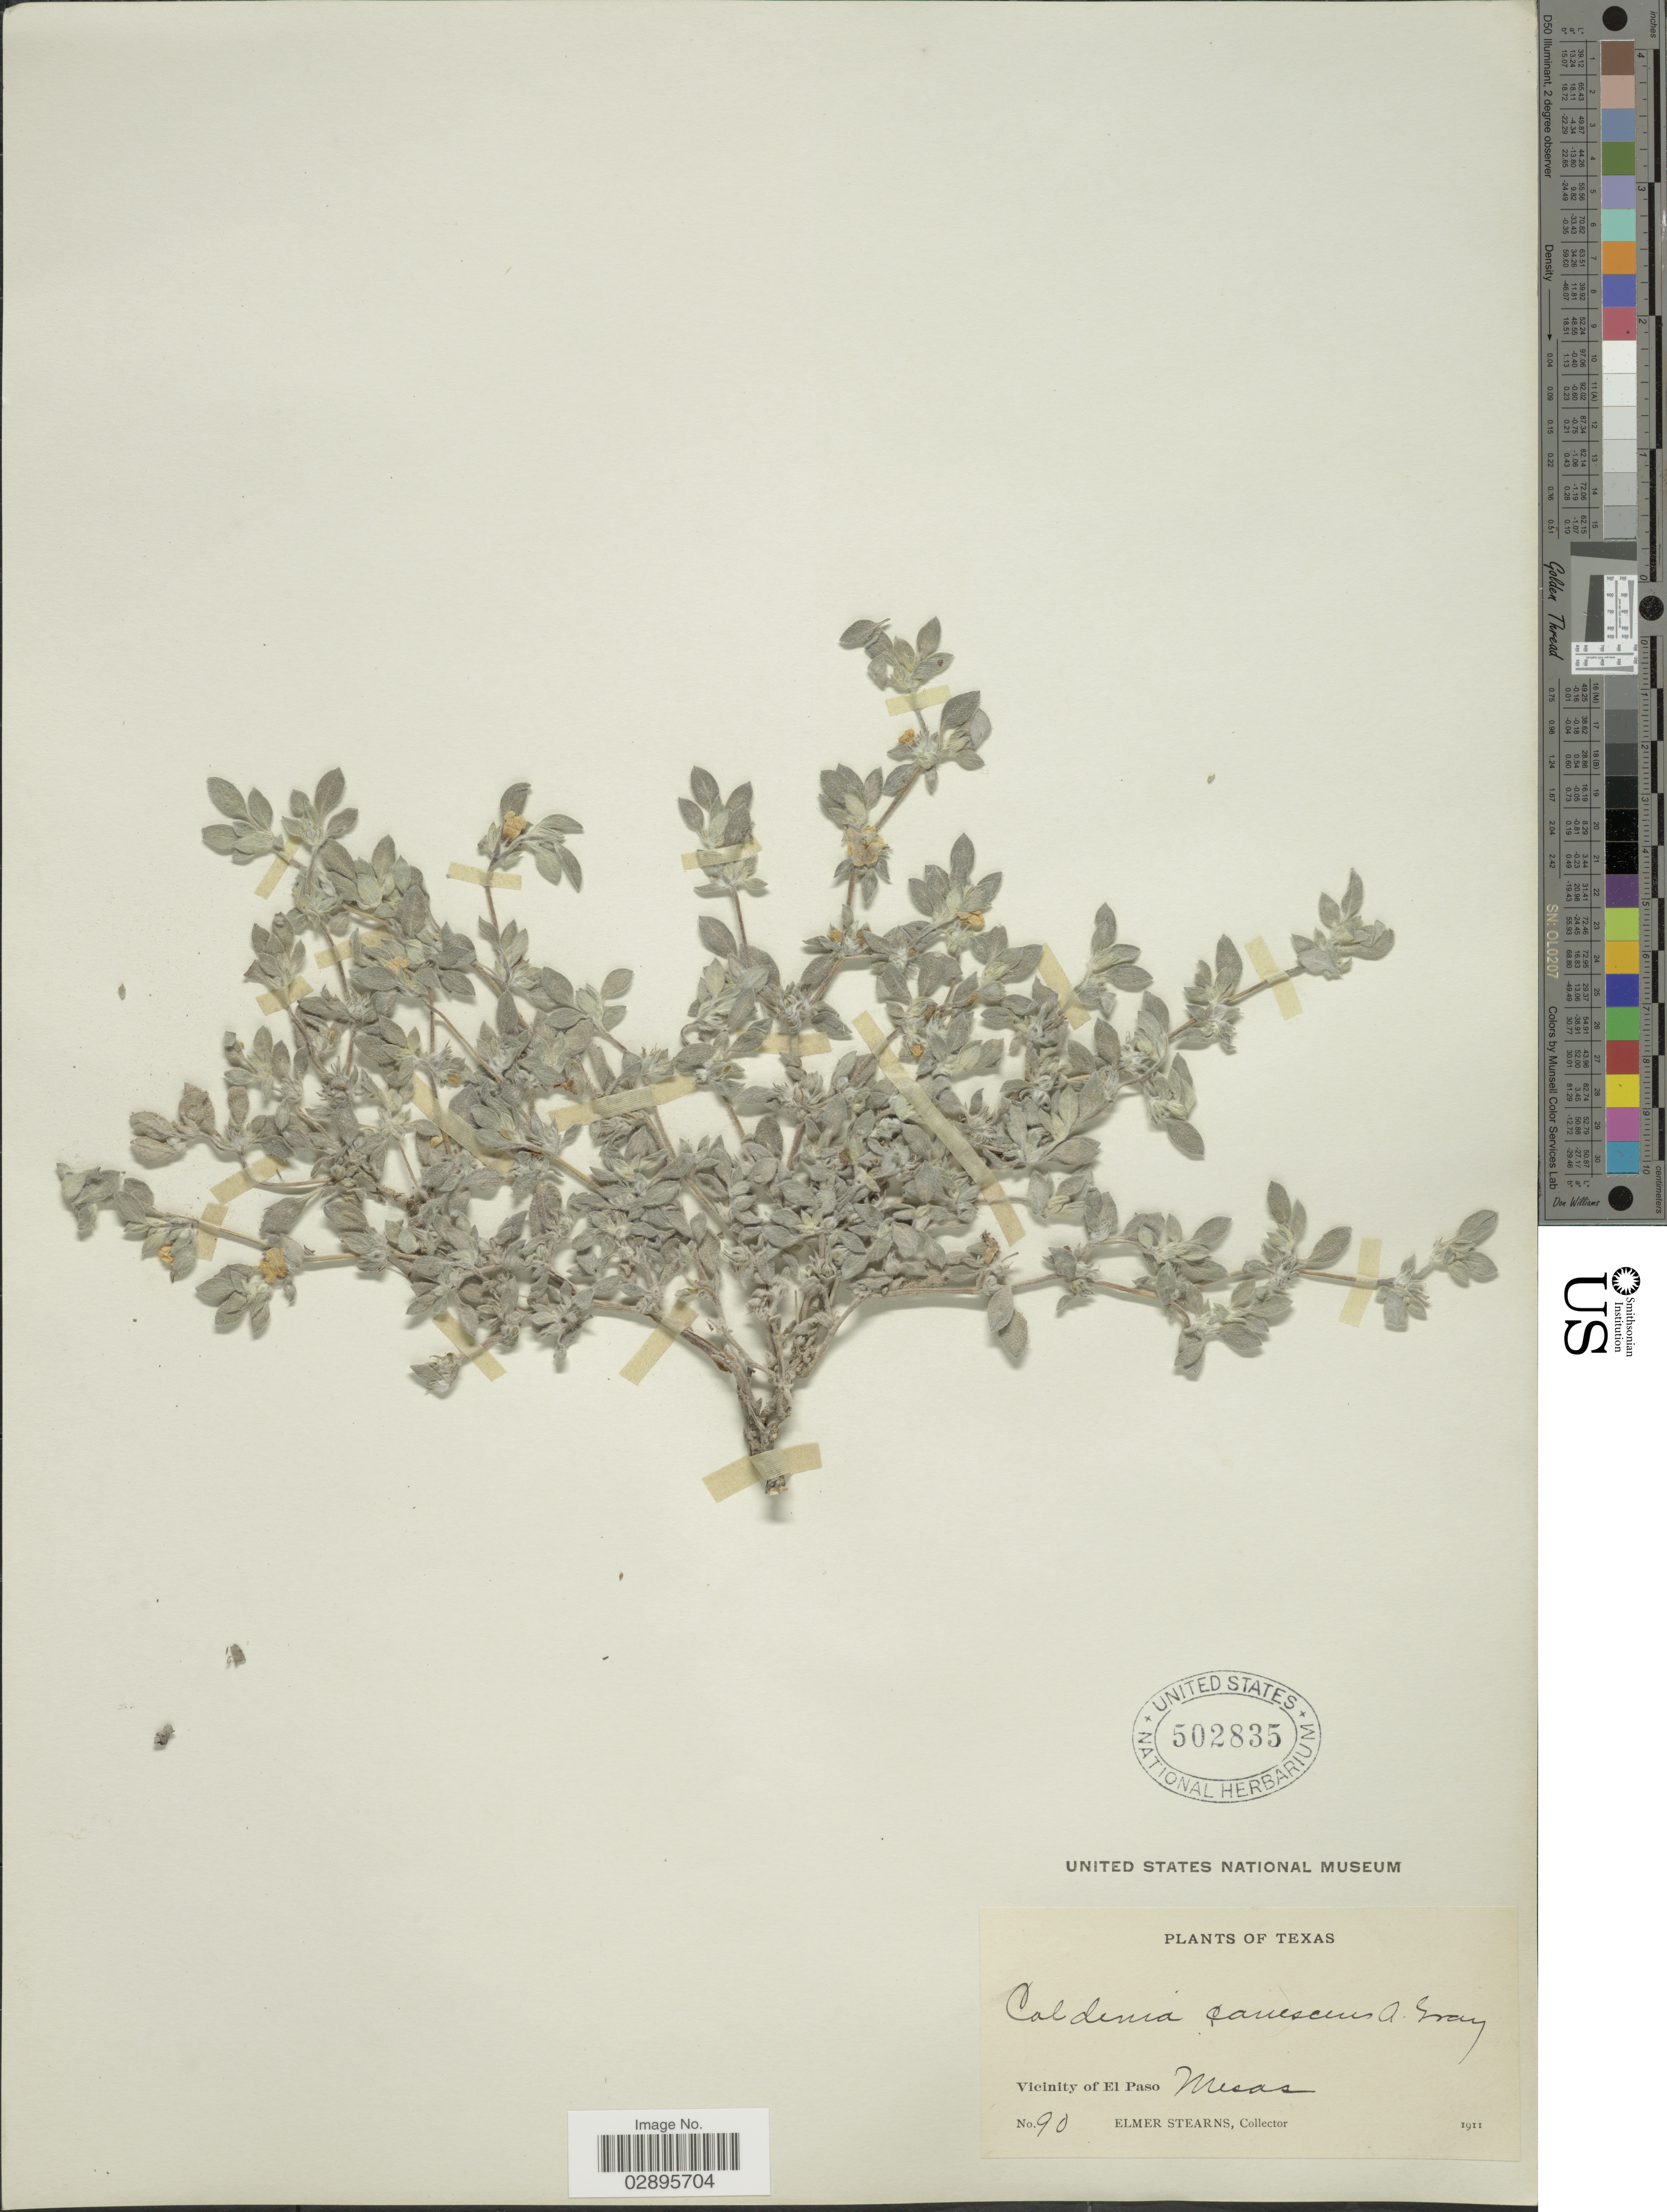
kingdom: Plantae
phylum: Tracheophyta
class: Magnoliopsida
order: Boraginales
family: Ehretiaceae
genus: Tiquilia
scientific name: Tiquilia canescens var. canescens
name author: (DC.) A.T. Richardson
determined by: Strong, Mark T., (BOT), Smithsonian Institution - National Museum of Natural History (UNITED STATES)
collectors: E. Stearns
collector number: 90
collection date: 1911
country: United States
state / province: Texas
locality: Vicinity of El Paso. Mesas.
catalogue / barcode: US 502835